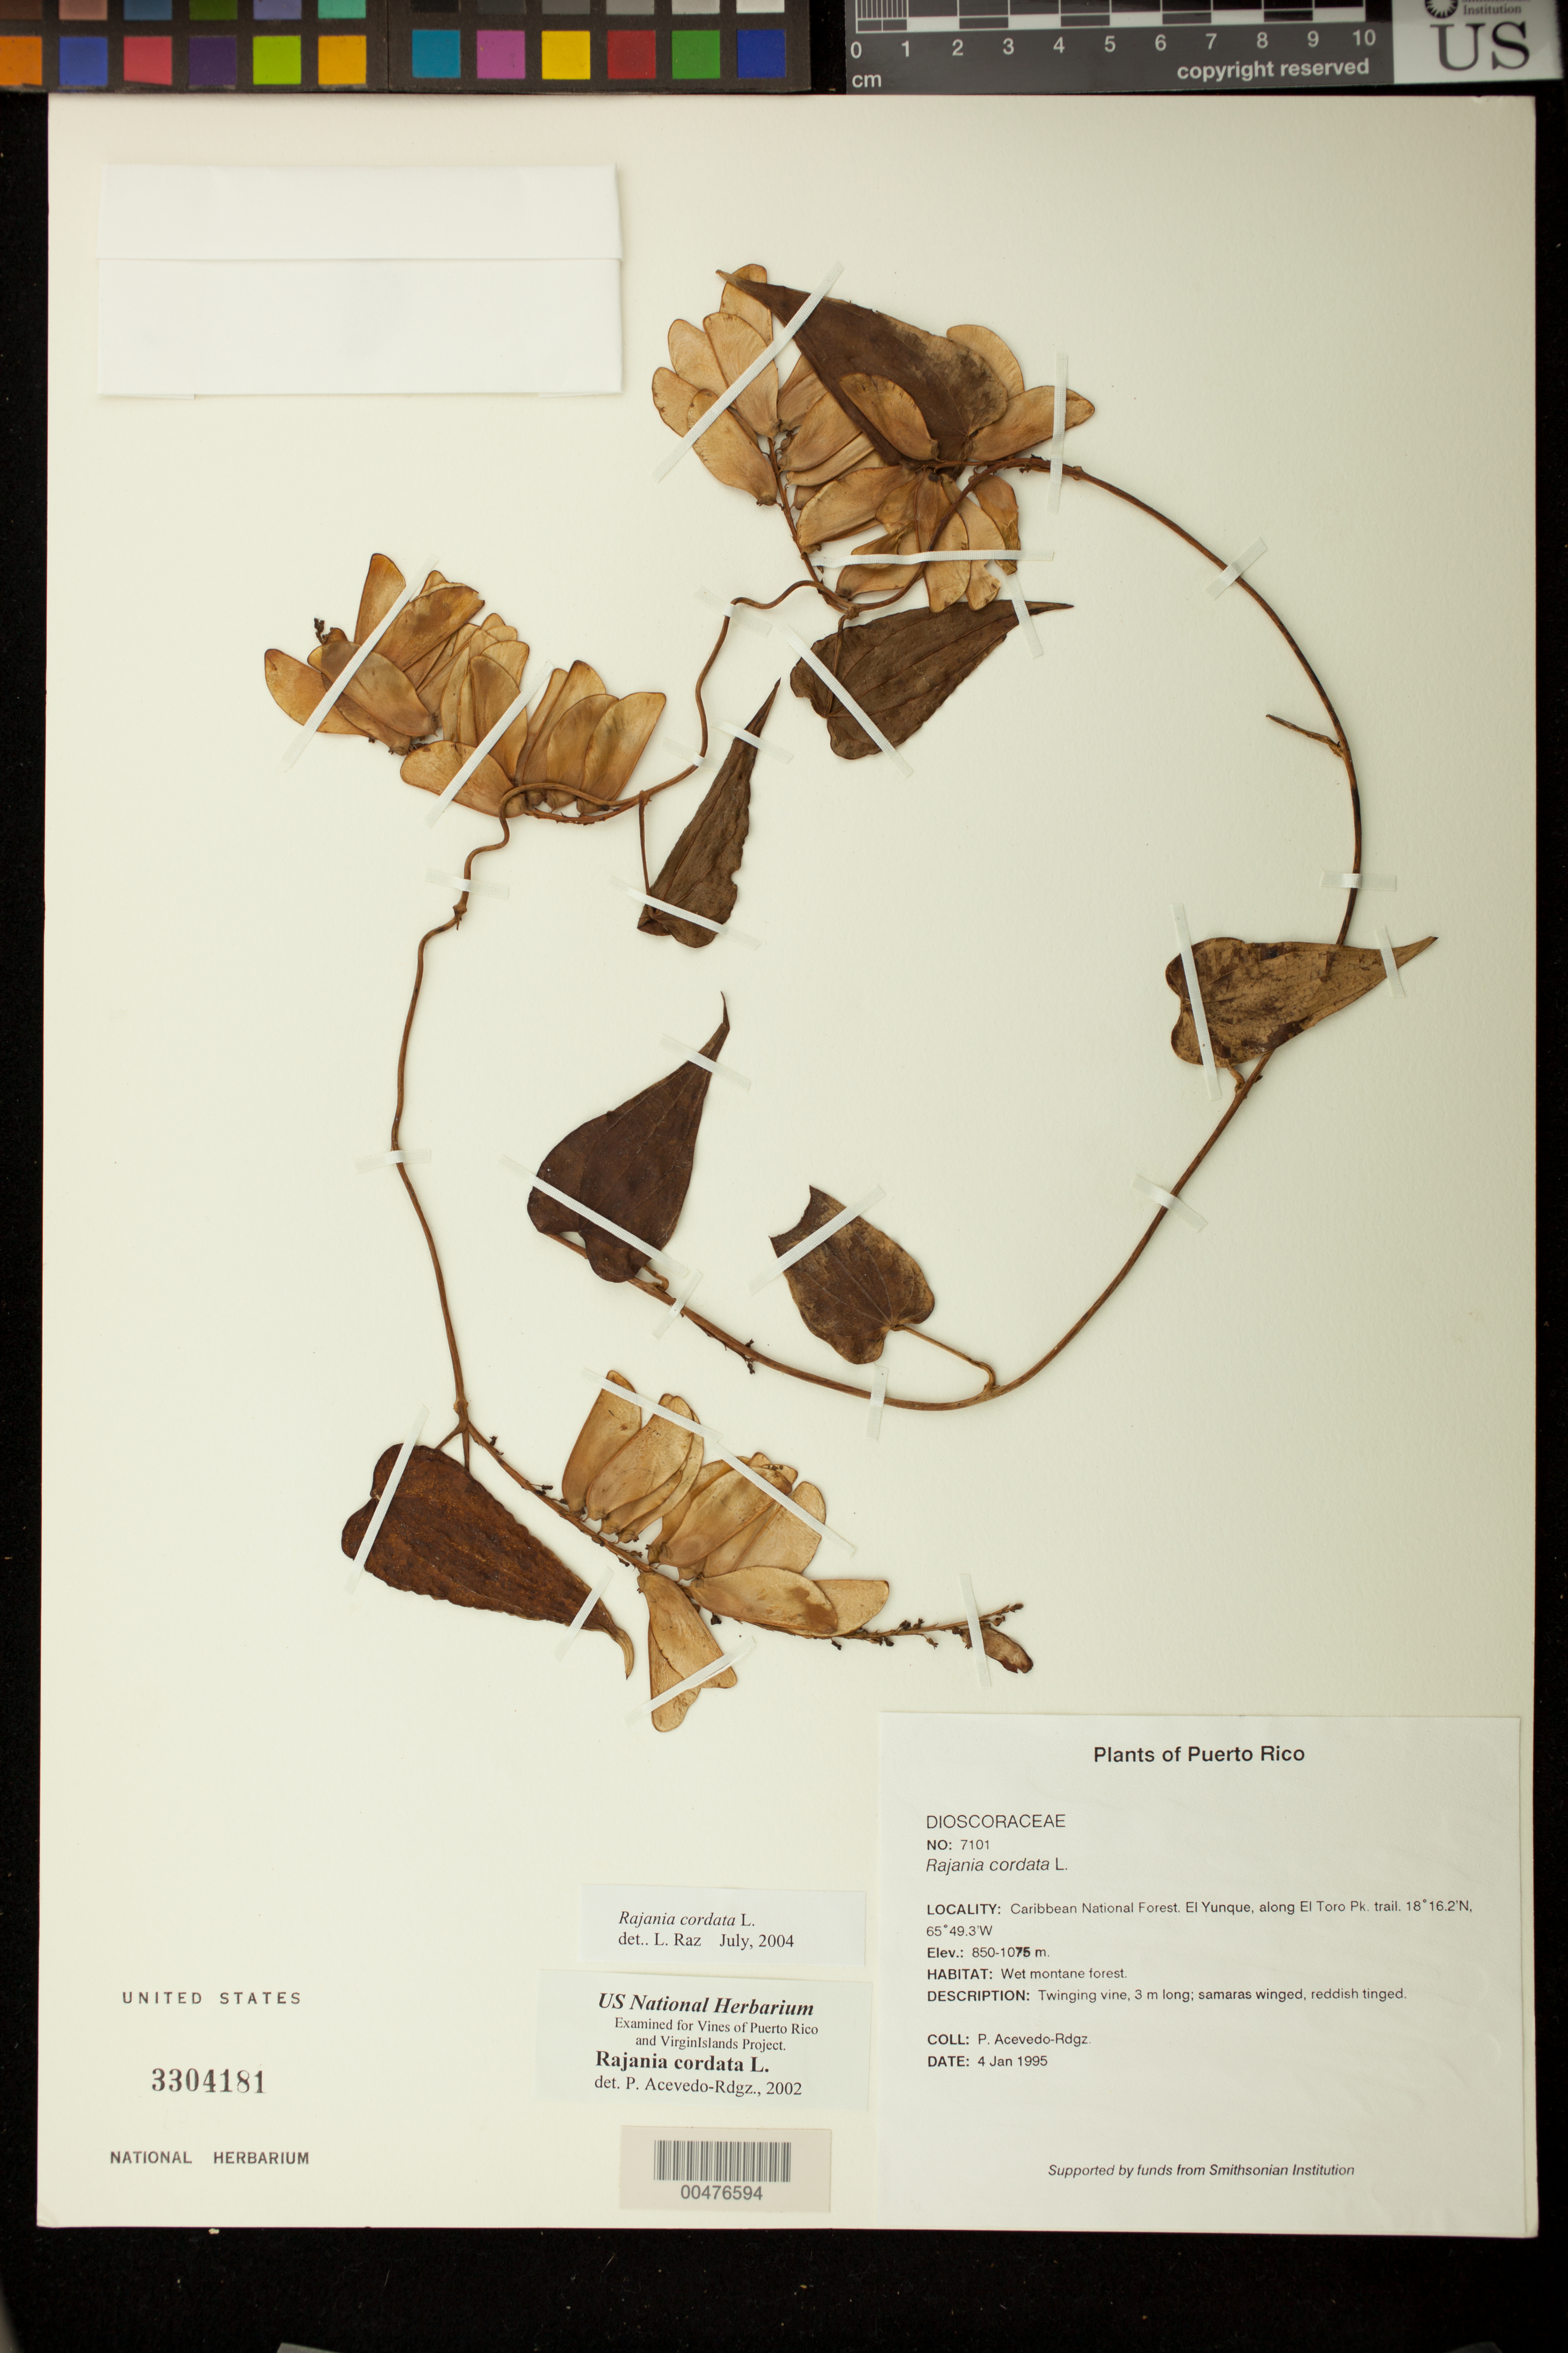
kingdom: Plantae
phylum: Tracheophyta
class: Liliopsida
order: Dioscoreales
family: Dioscoreaceae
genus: Dioscorea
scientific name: Dioscorea cordata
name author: (L.) Raz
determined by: Strong, M. T., (US), Smithsonian Institution - National Museum of Natural History (UNITED STATES)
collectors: P. Acevedo-Rodr.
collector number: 7101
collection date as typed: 04 Jan 1995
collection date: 1995-01-04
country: Puerto Rico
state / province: Río Grande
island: Puerto Rico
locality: Río Grande; Caribbean National Forest. El Yunque, along El Toro Pk. trail.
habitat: Wet montane forest.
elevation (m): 850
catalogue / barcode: US 3304181